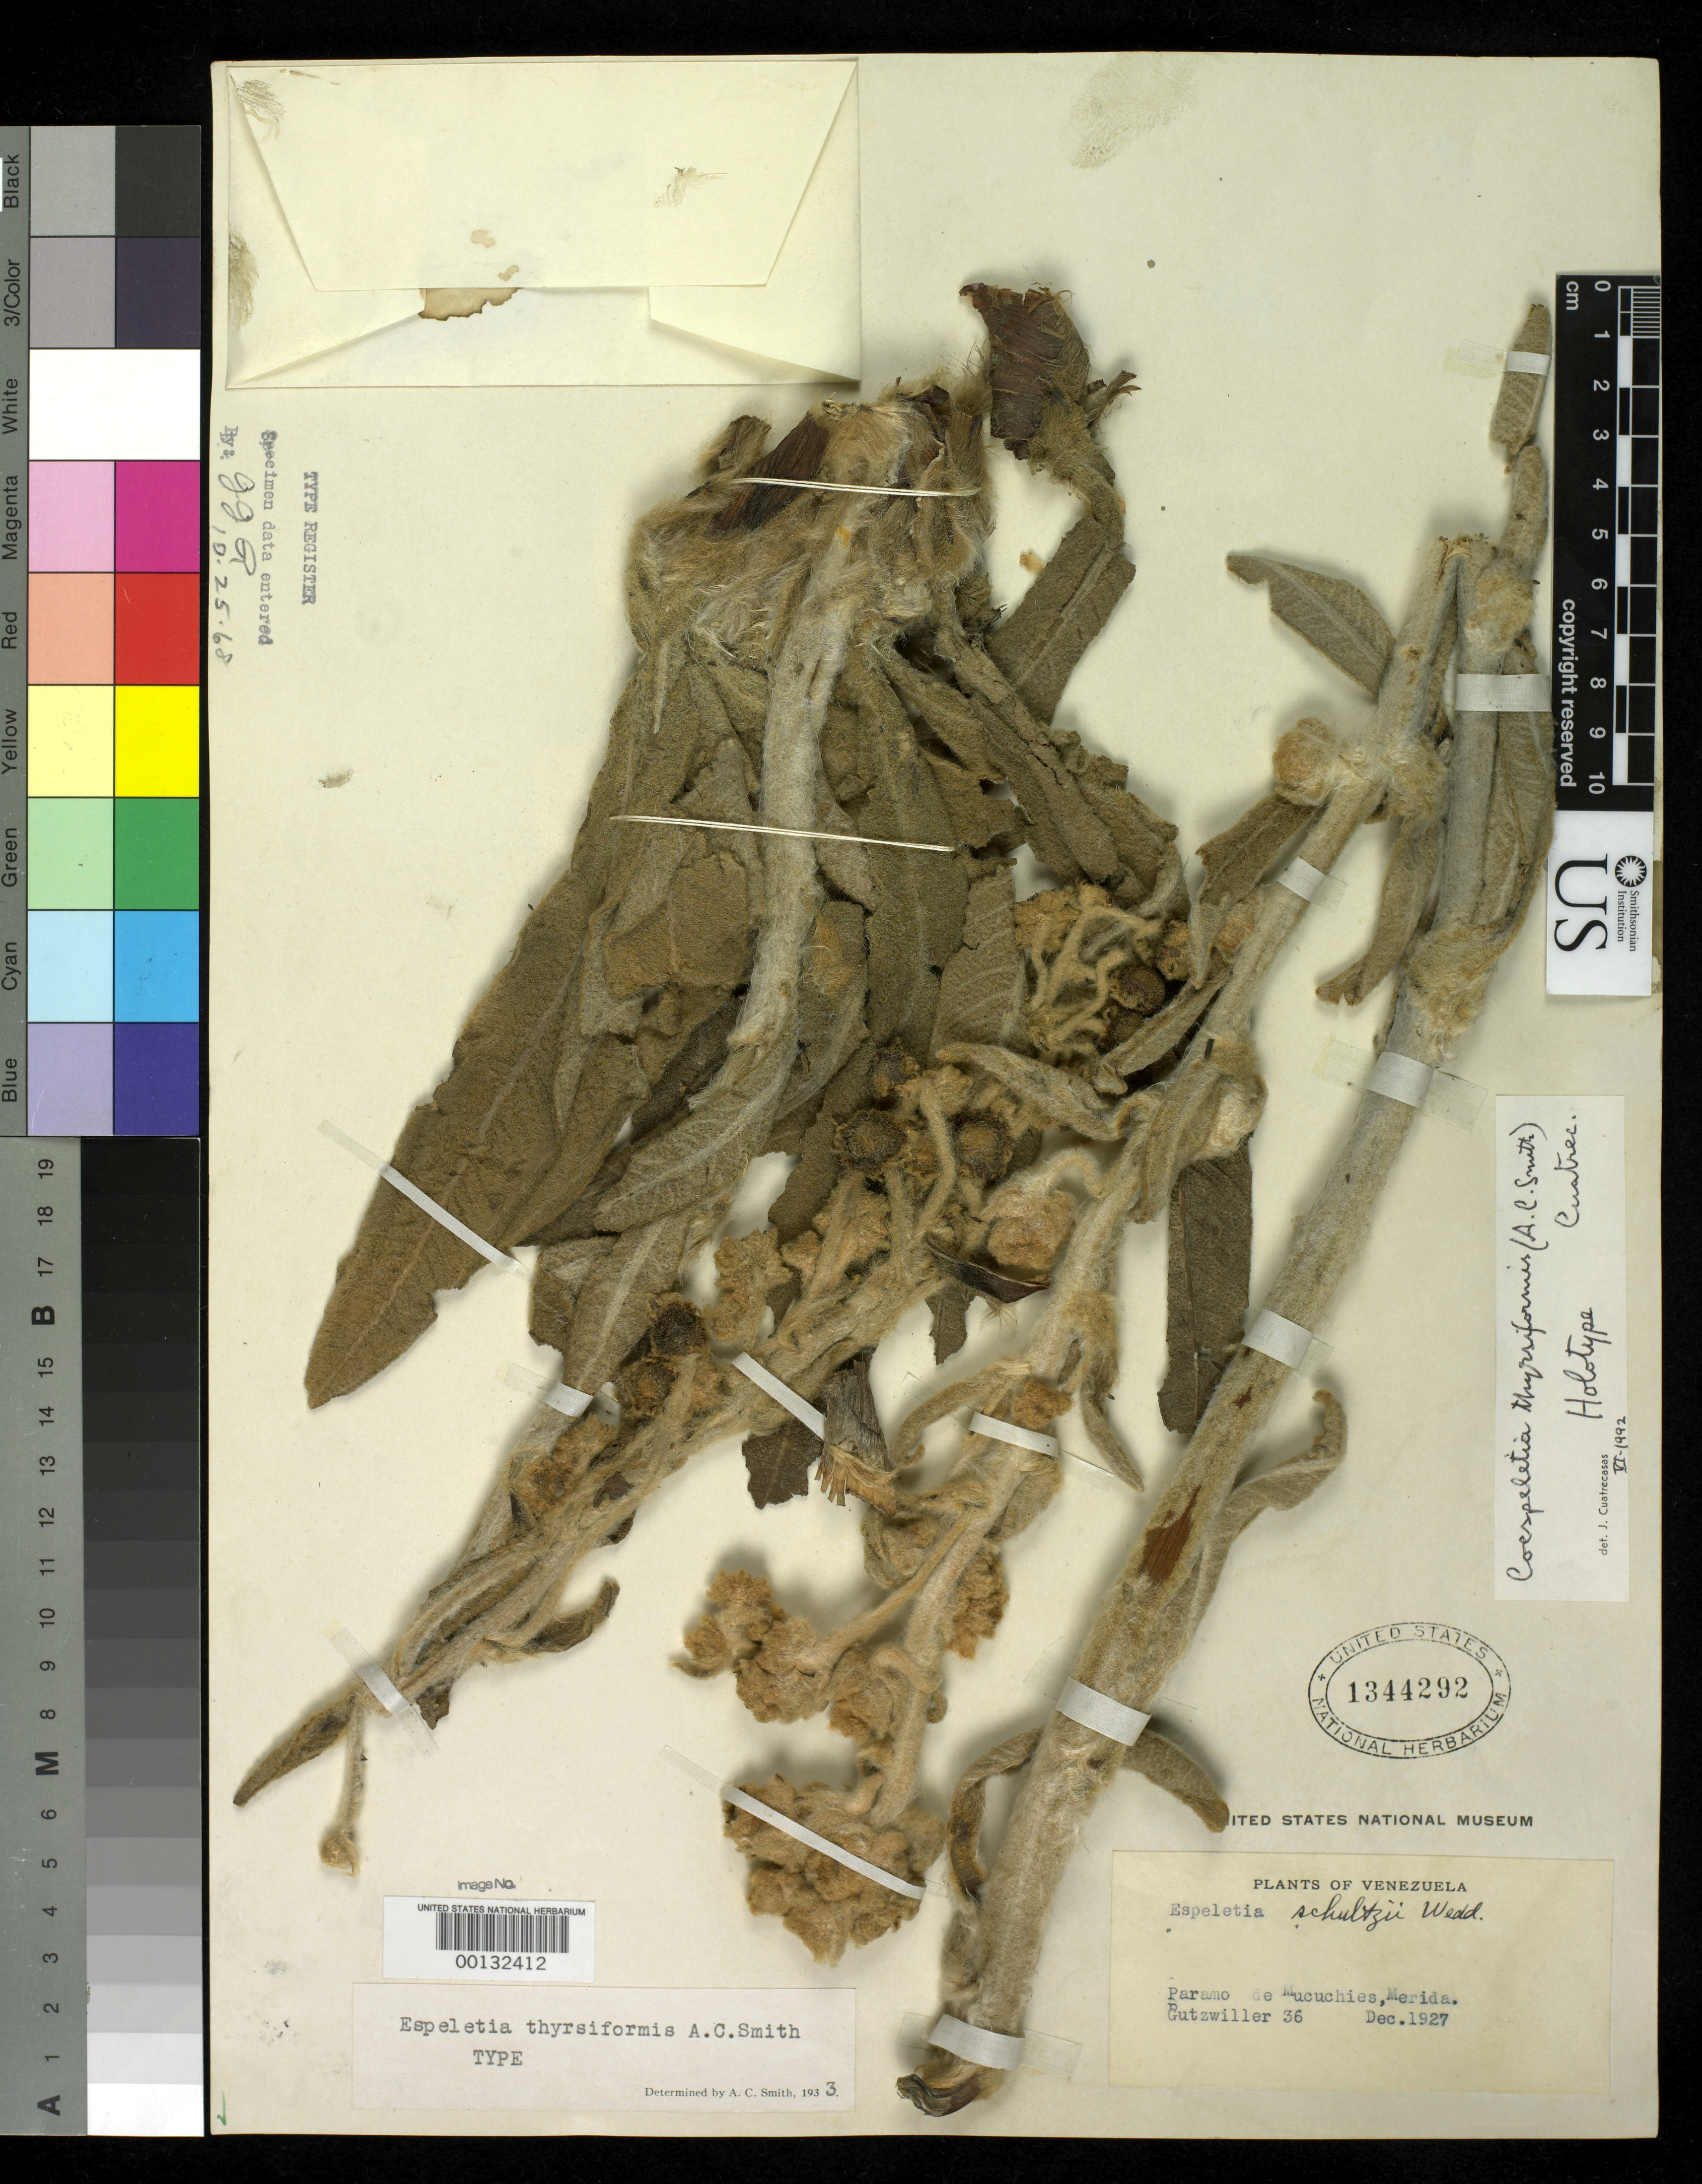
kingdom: Plantae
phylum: Tracheophyta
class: Magnoliopsida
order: Asterales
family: Asteraceae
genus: Espeletia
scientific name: Espeletia thyrisiformis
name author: A.C. Sm.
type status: Holotype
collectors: -. Gutzwiller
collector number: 36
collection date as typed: Dec 1927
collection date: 1927-12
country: Venezuela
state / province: Mérida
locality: Páramo de Mucuchies.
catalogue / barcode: US 1344292